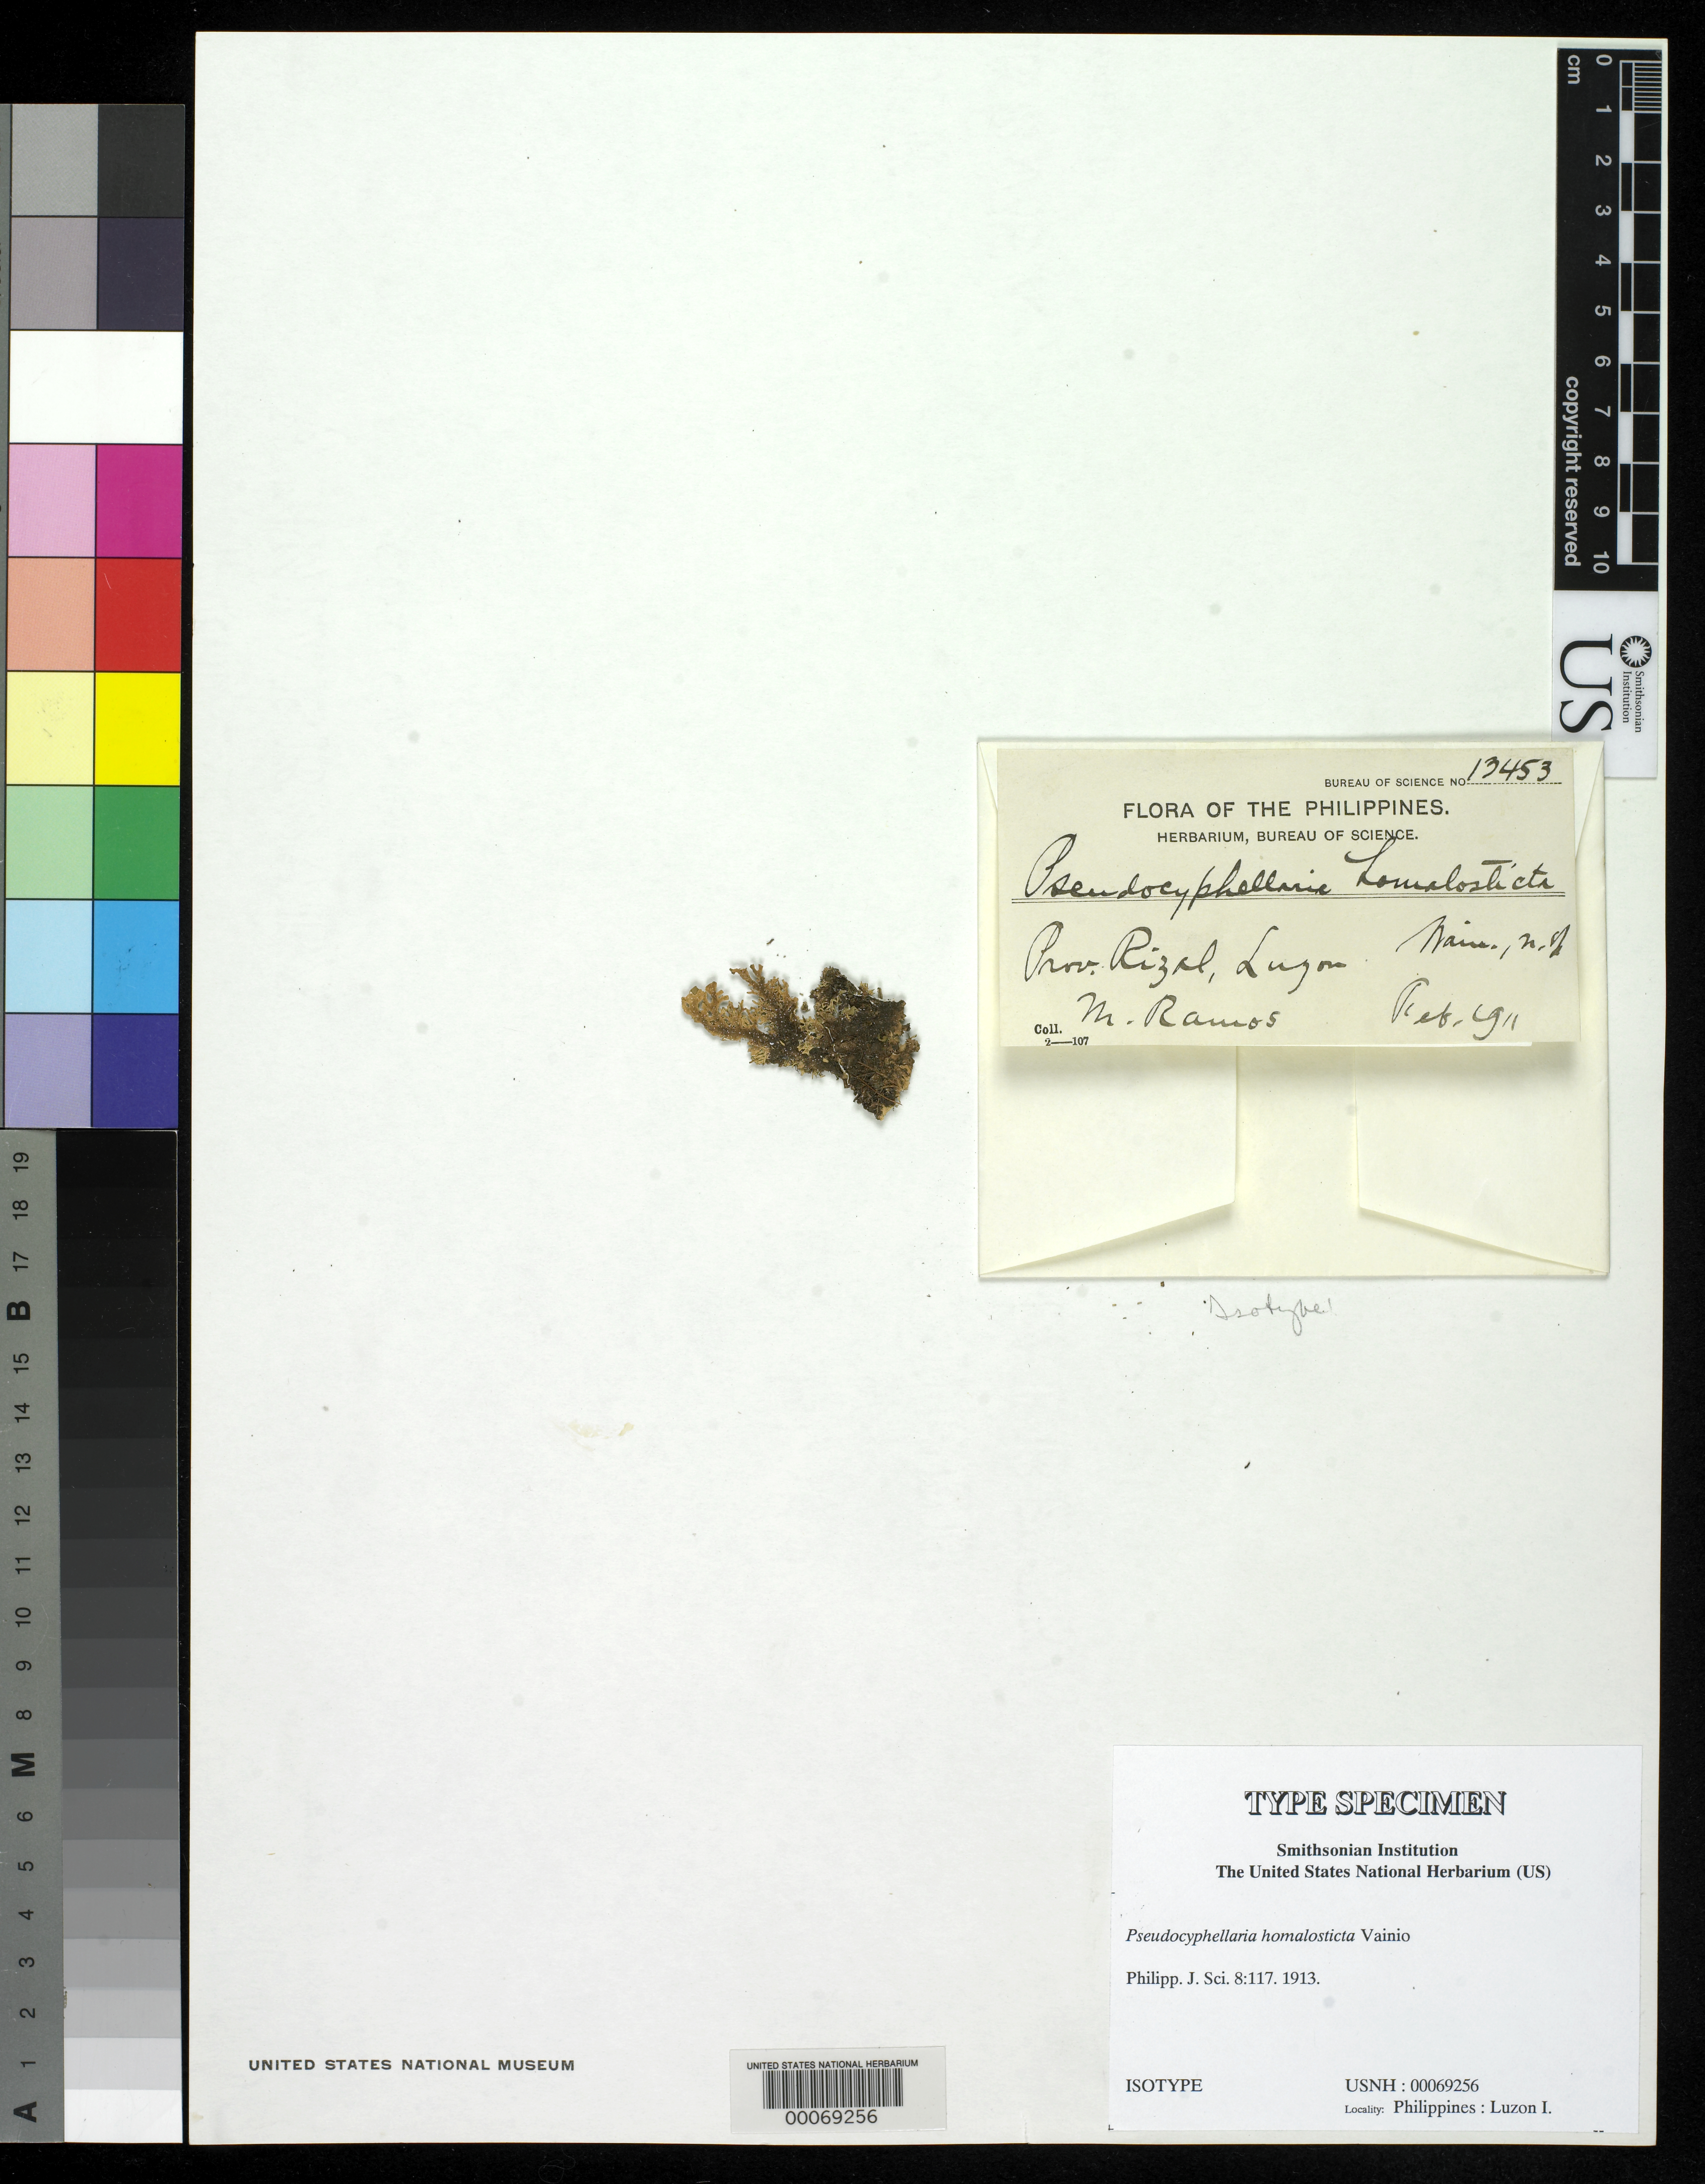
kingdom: Fungi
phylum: Ascomycota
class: Lecanoromycetes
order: Peltigerales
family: Lobariaceae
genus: Pseudocyphellaria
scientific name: Pseudocyphellaria homalosticta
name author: Vain.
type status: Isotype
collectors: M. Ramos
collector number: Bur. Sci. 13453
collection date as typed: Feb 1911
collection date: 1911-02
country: Philippines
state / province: Calabarzon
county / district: Rizal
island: Luzon